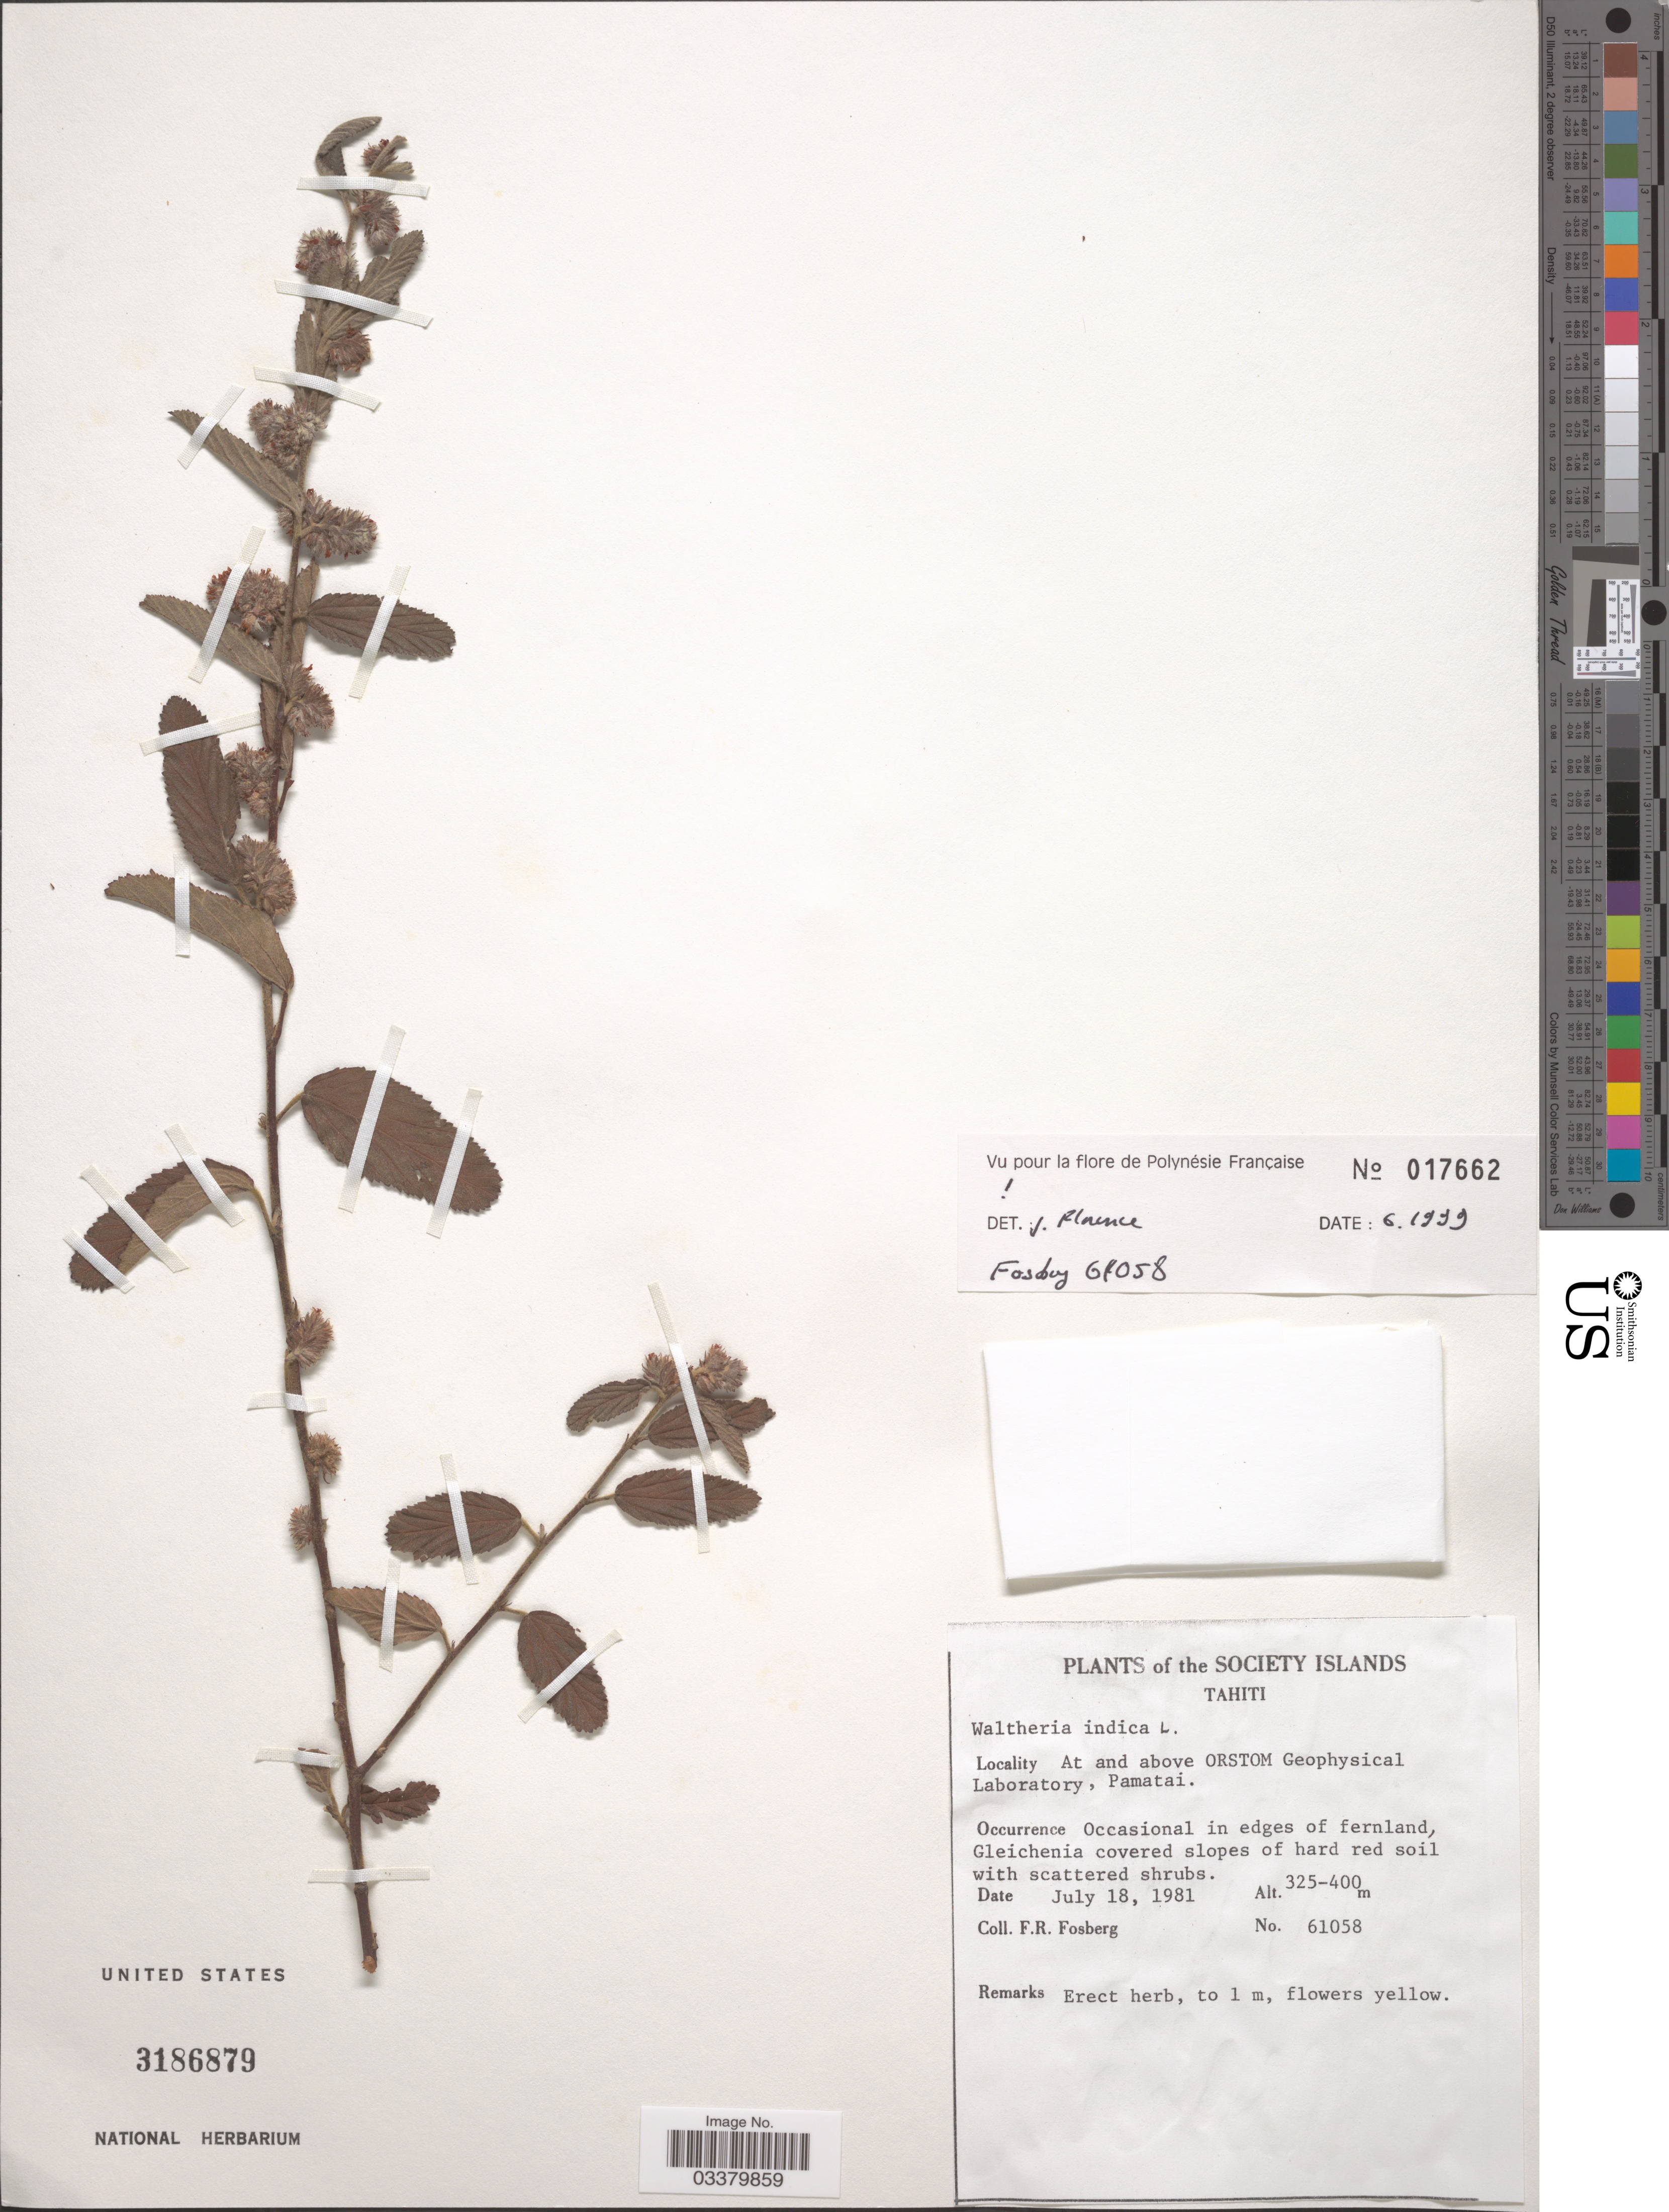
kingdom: Plantae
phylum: Tracheophyta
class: Magnoliopsida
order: Malvales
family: Malvaceae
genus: Waltheria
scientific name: Waltheria indica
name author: L.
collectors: F. R. Fosberg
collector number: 61058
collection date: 1981-07-18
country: French Polynesia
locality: The Society Islands, Tahiti, At and above ORSTOM Geophysical Laboratory, Pamatai.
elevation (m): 325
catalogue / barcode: US 3186879